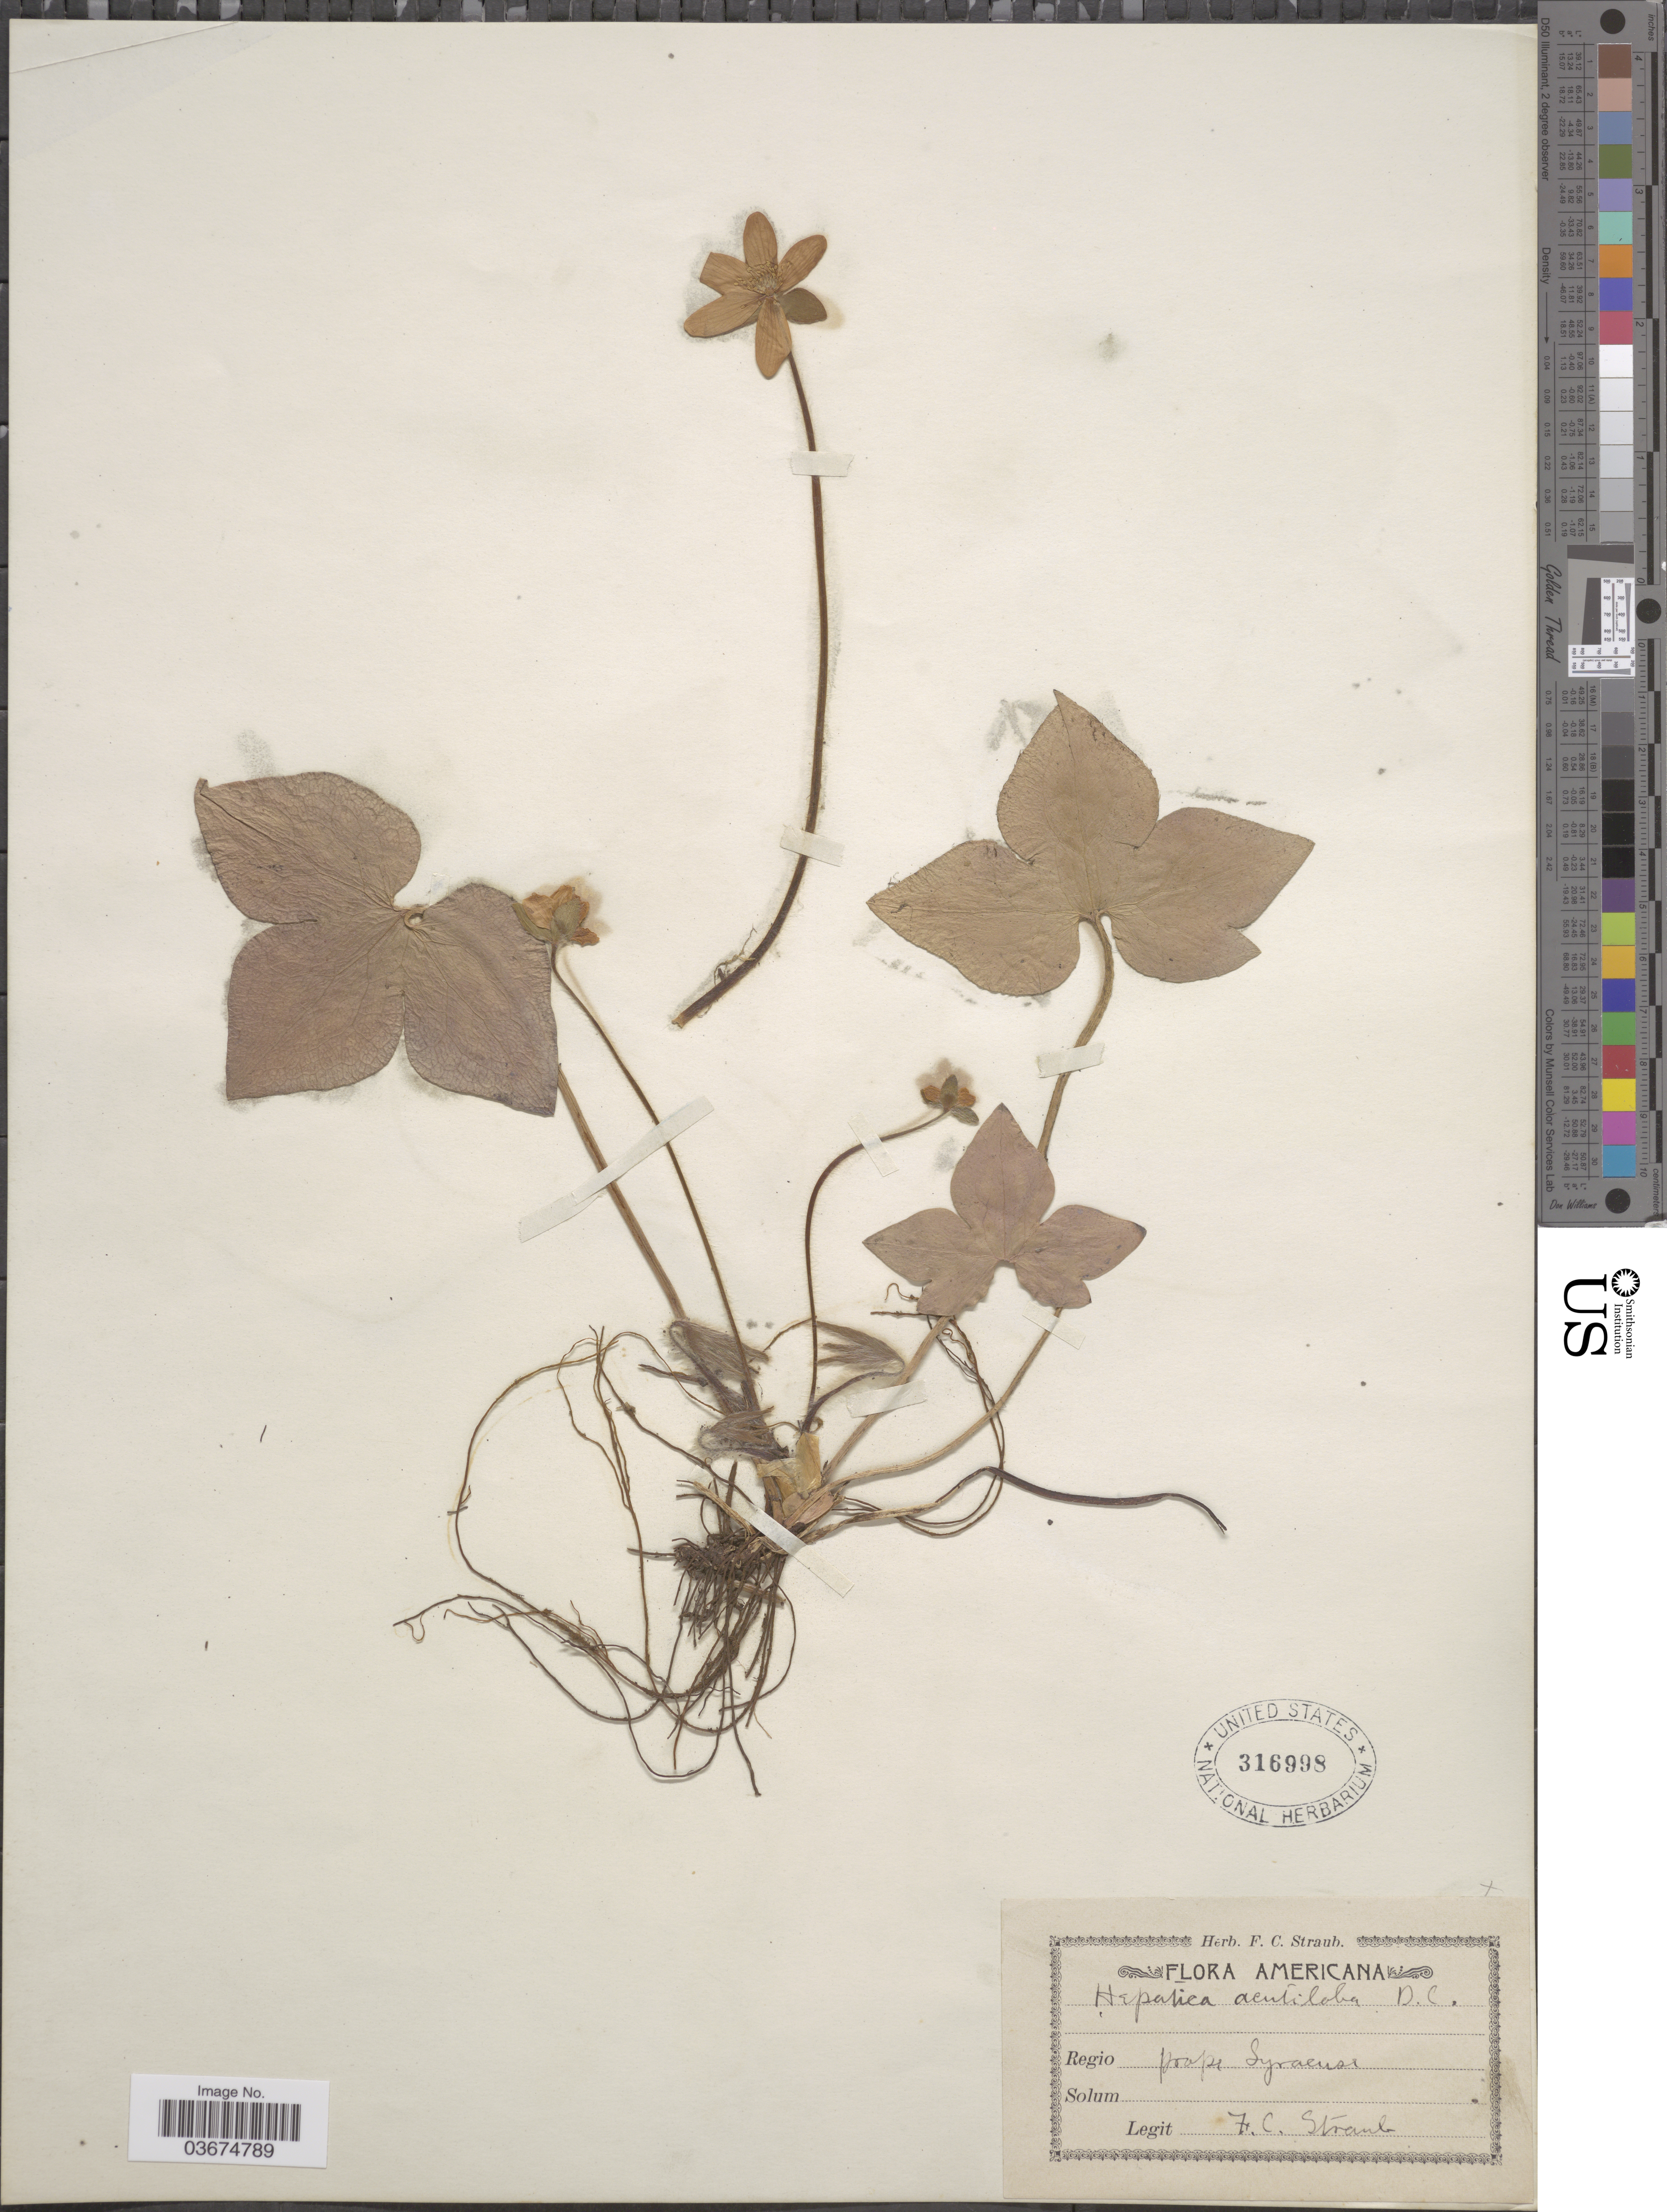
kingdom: Plantae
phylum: Tracheophyta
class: Magnoliopsida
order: Ranunculales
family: Ranunculaceae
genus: Hepatica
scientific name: Hepatica acutiloba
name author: DC.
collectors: F. Straub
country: United States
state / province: New York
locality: Regio prope Syracuse.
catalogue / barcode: US 316998